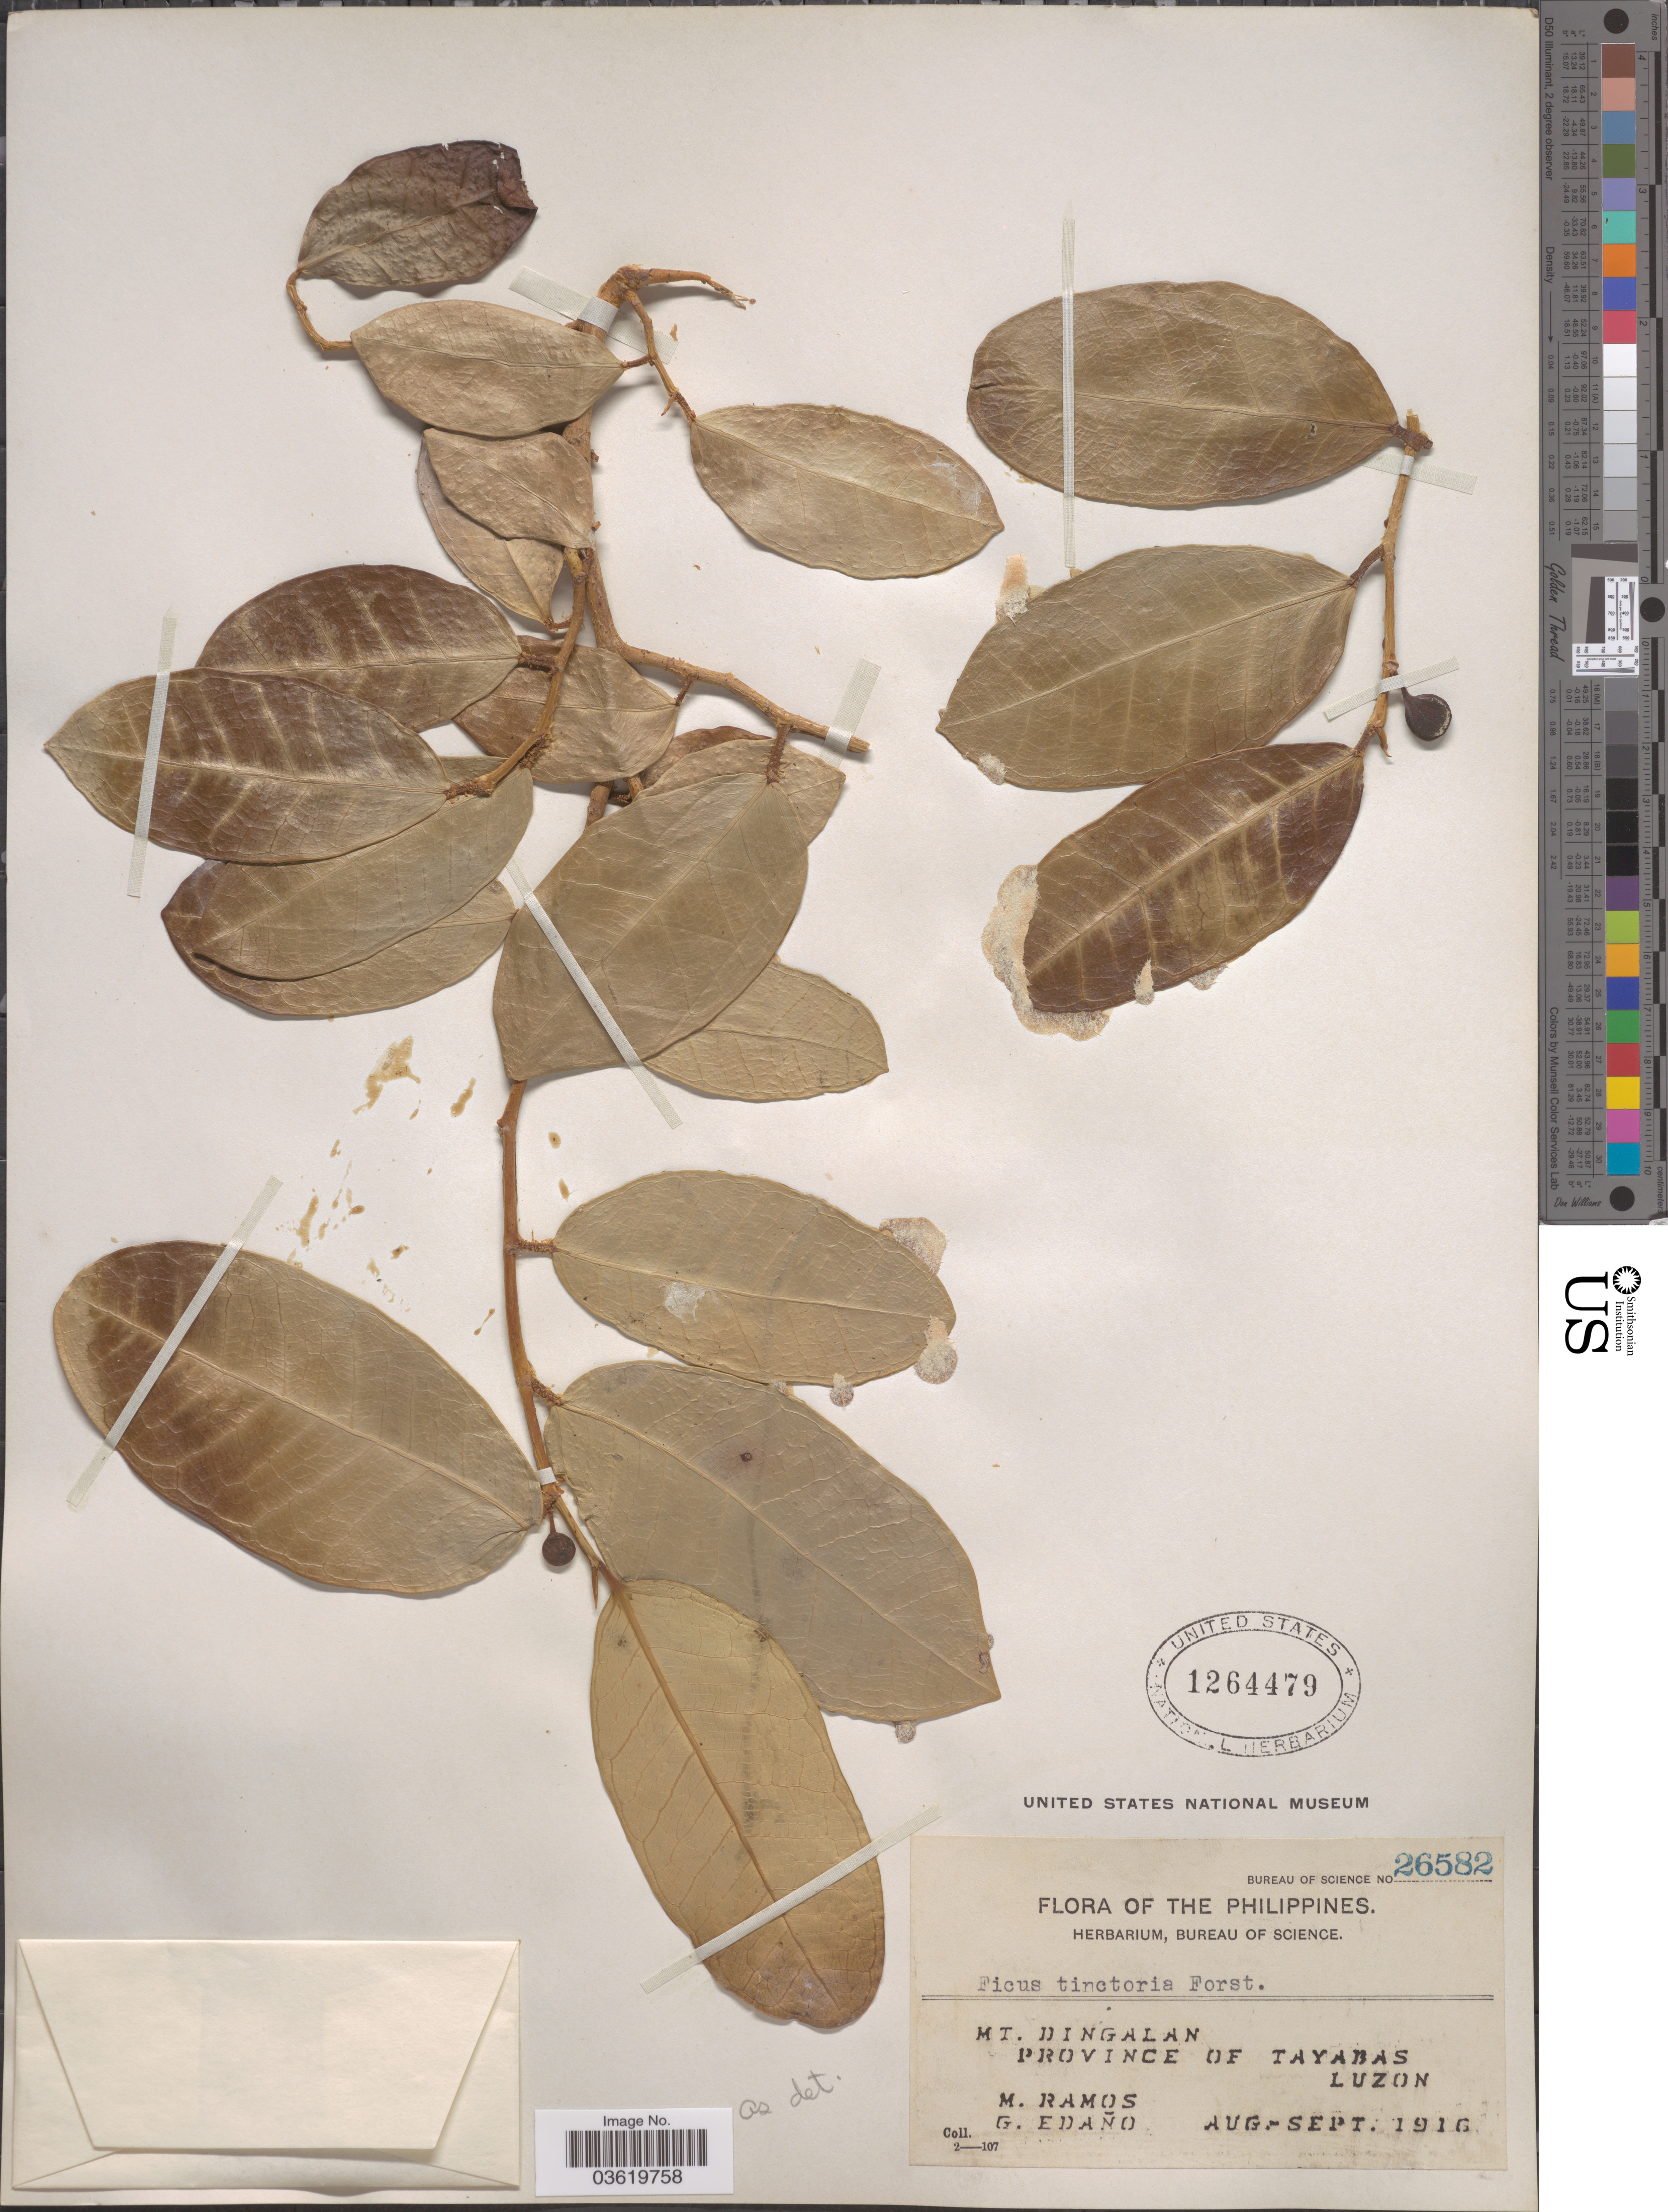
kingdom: Plantae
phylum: Tracheophyta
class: Magnoliopsida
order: Rosales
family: Moraceae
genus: Ficus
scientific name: Ficus tinctoria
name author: G. Forst.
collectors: M. Ramos & G. Edaño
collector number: Bureau of Science 26582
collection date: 1916-08/1916-09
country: Philippines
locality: Mt. Dingalan. Province of Tayabas. Luzon.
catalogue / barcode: US 1264479